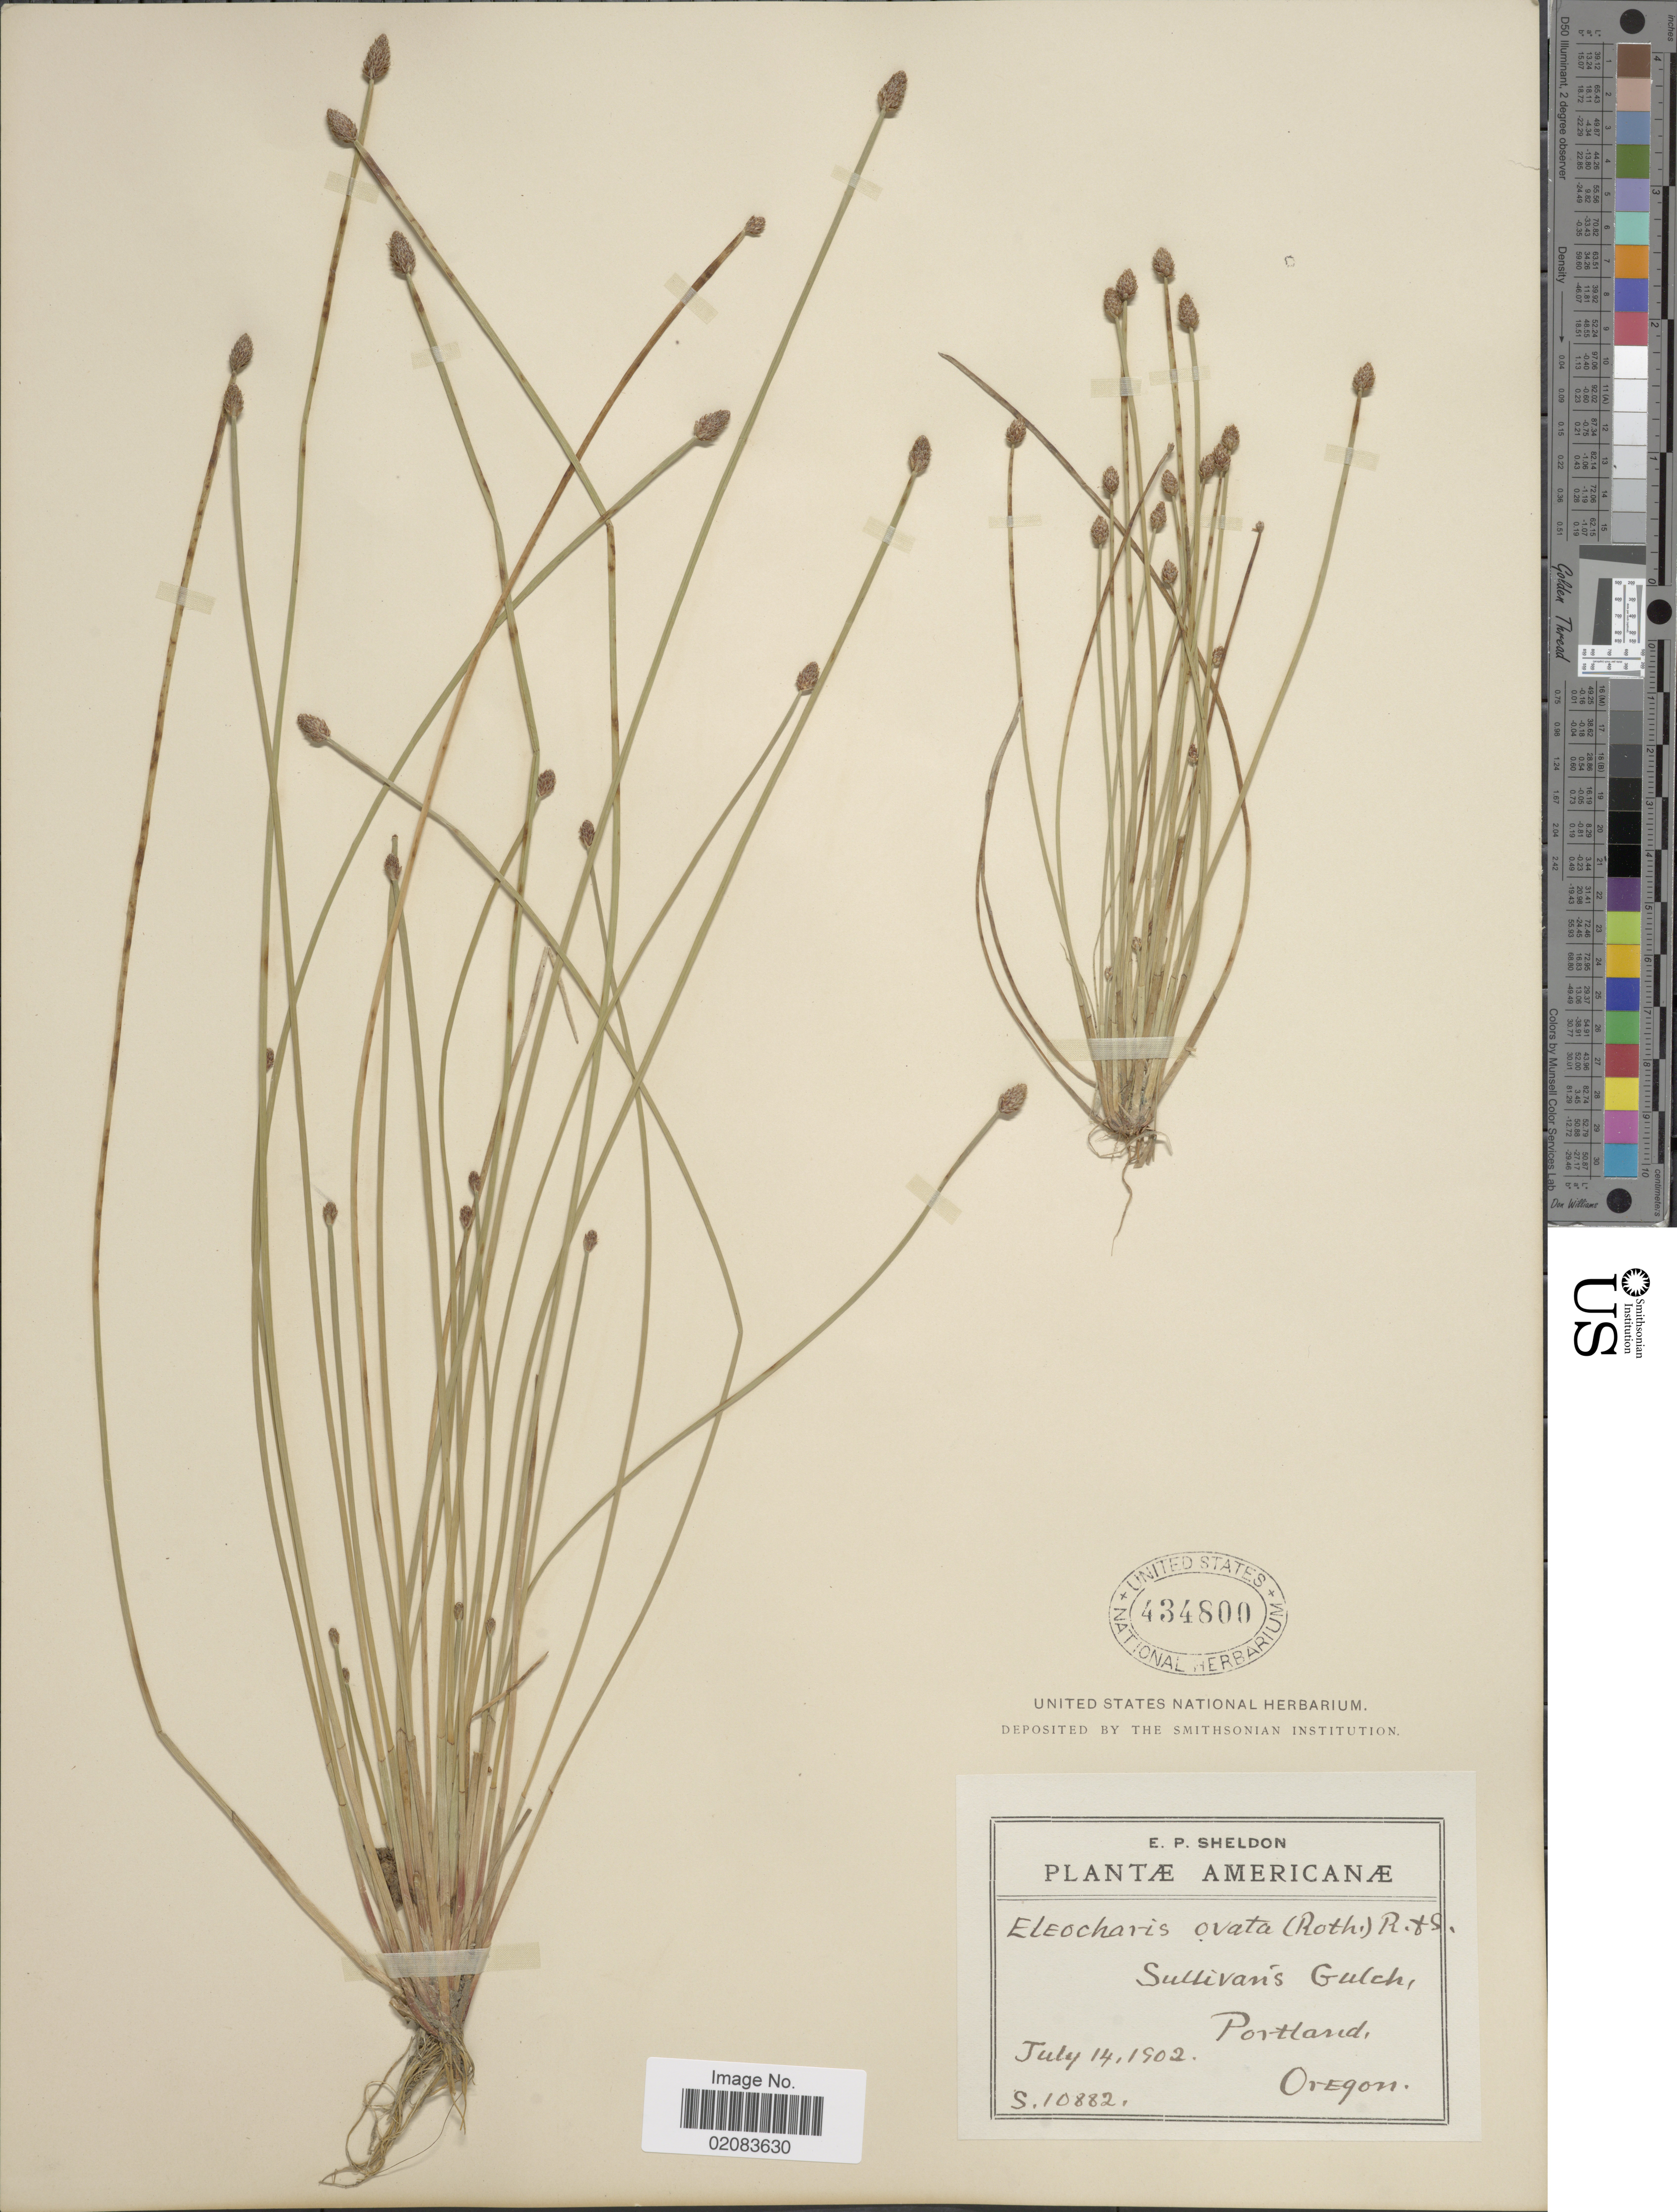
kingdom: Plantae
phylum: Tracheophyta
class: Liliopsida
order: Poales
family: Cyperaceae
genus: Eleocharis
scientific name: Eleocharis obtusa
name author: (Willd.) Schult.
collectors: E. P. Sheldon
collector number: S10882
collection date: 1902-07-14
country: United States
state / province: Oregon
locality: Sullivan's Gulch, Portland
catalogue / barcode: US 434800